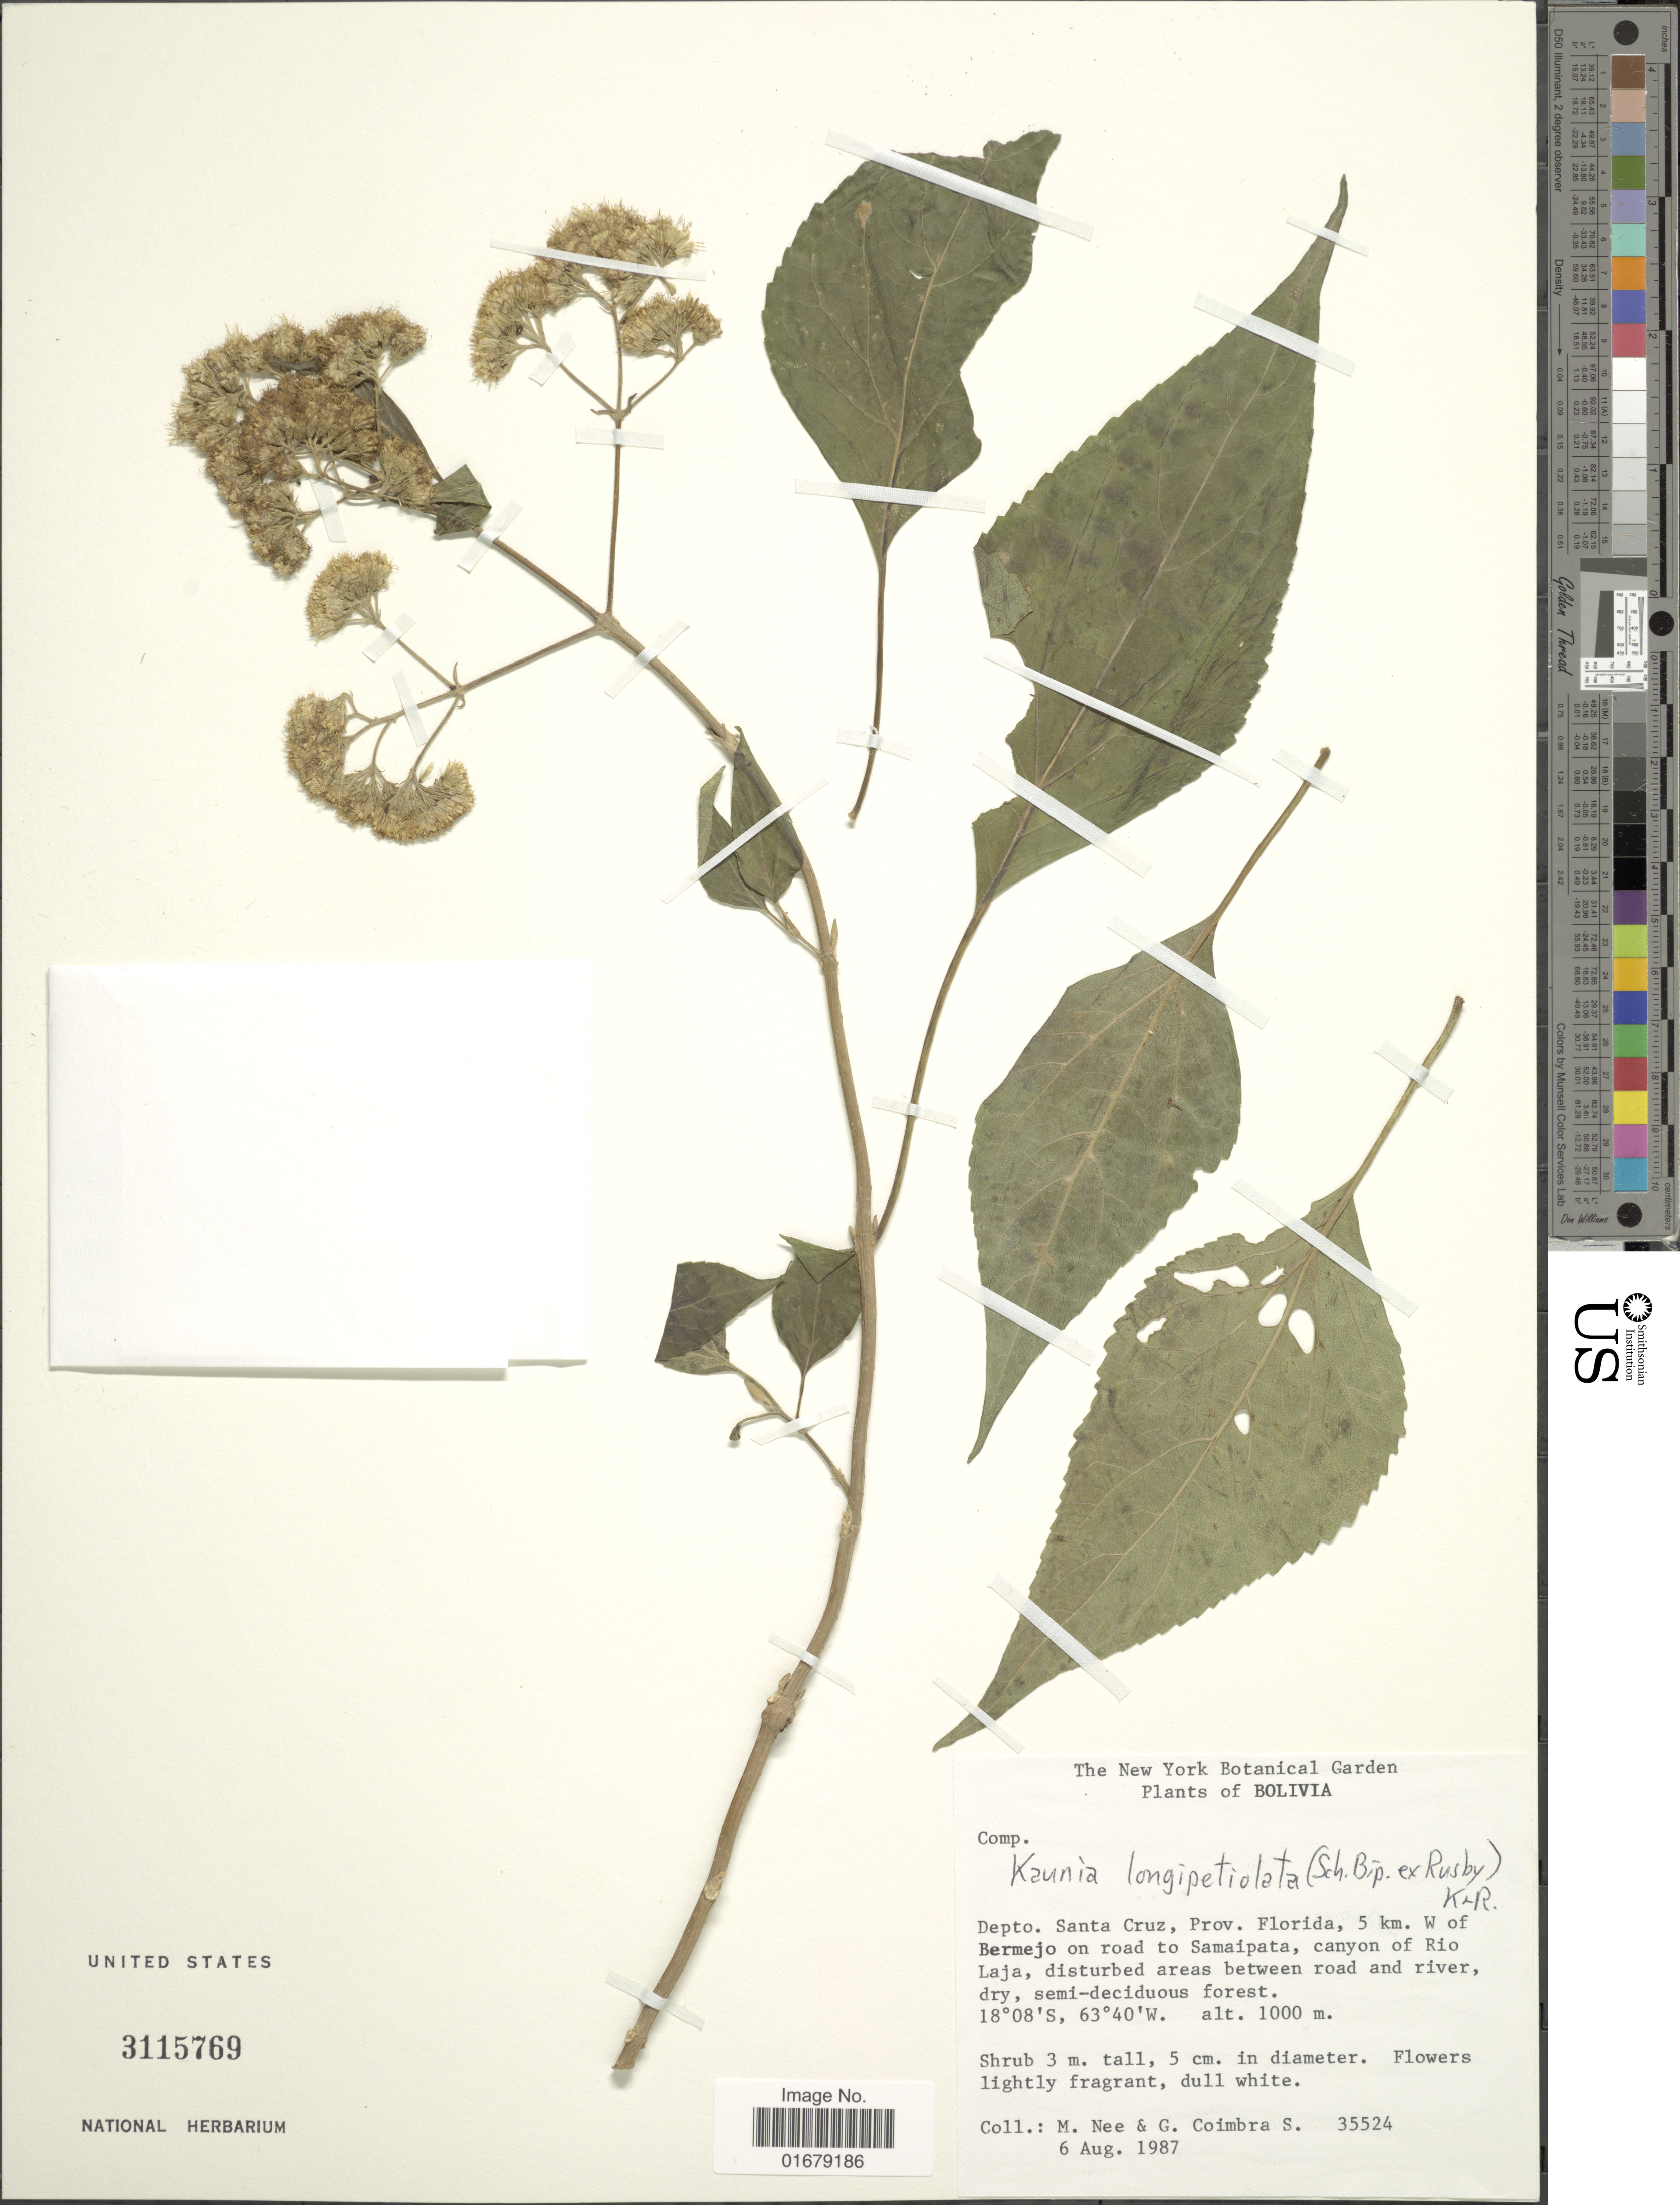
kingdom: Plantae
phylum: Tracheophyta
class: Magnoliopsida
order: Asterales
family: Asteraceae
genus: Kaunia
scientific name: Kaunia longipetiolata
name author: (Sch. Bip. ex Rusby) R.M. King & H. Rob.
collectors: M. Nee & G. Coimbra S.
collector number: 35524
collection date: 1987-08-06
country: Bolivia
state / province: Santa Cruz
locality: Depto. Santa Cruz, prov. Florida, 5 km. W of Bermego on road to Samaipata, canyon of Rio Laja, disturbed areas between road and river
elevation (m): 1000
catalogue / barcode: US 3115769